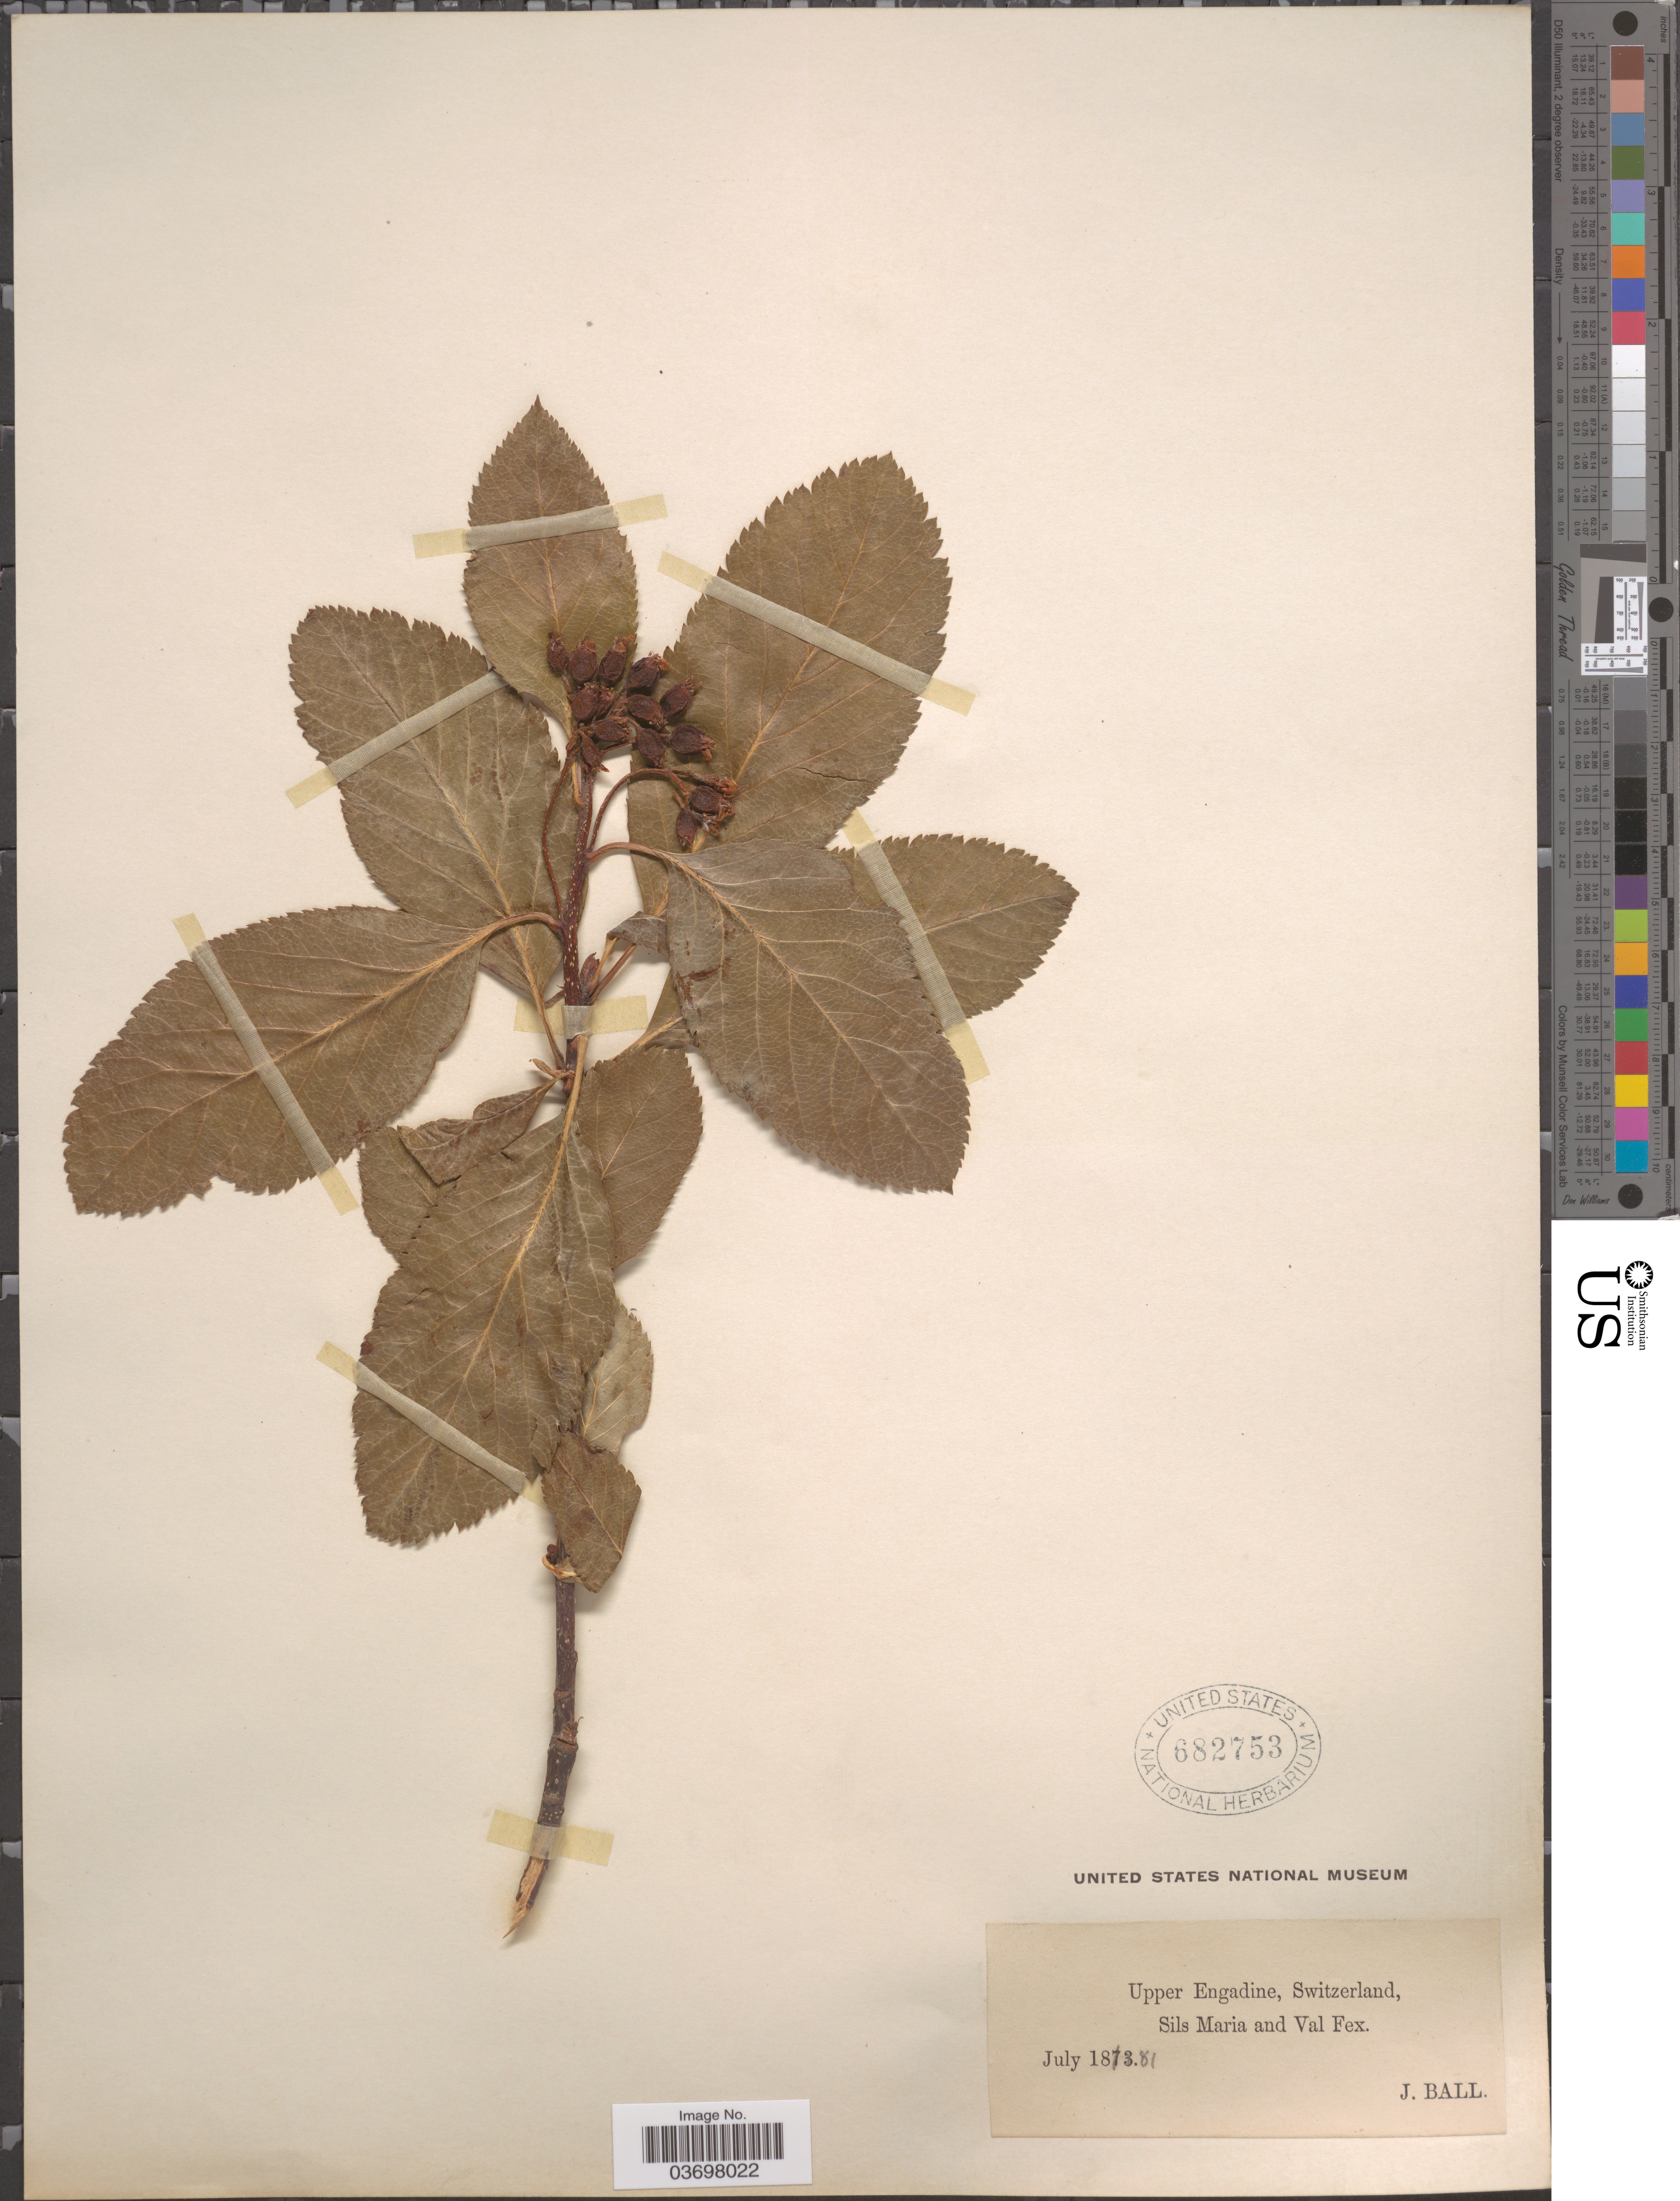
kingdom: Plantae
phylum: Tracheophyta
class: Magnoliopsida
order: Rosales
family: Rosaceae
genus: Chamaemespilus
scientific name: Chamaemespilus alpina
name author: (Mill.) K.R. Robertson & J.B. Phipps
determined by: Strong, Mark T., (BOT), Smithsonian Institution - National Museum of Natural History (UNITED STATES)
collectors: J. Ball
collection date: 1881-07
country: Switzerland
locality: Upper Engadine, Sils Maria and Val Fex.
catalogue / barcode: US 682753